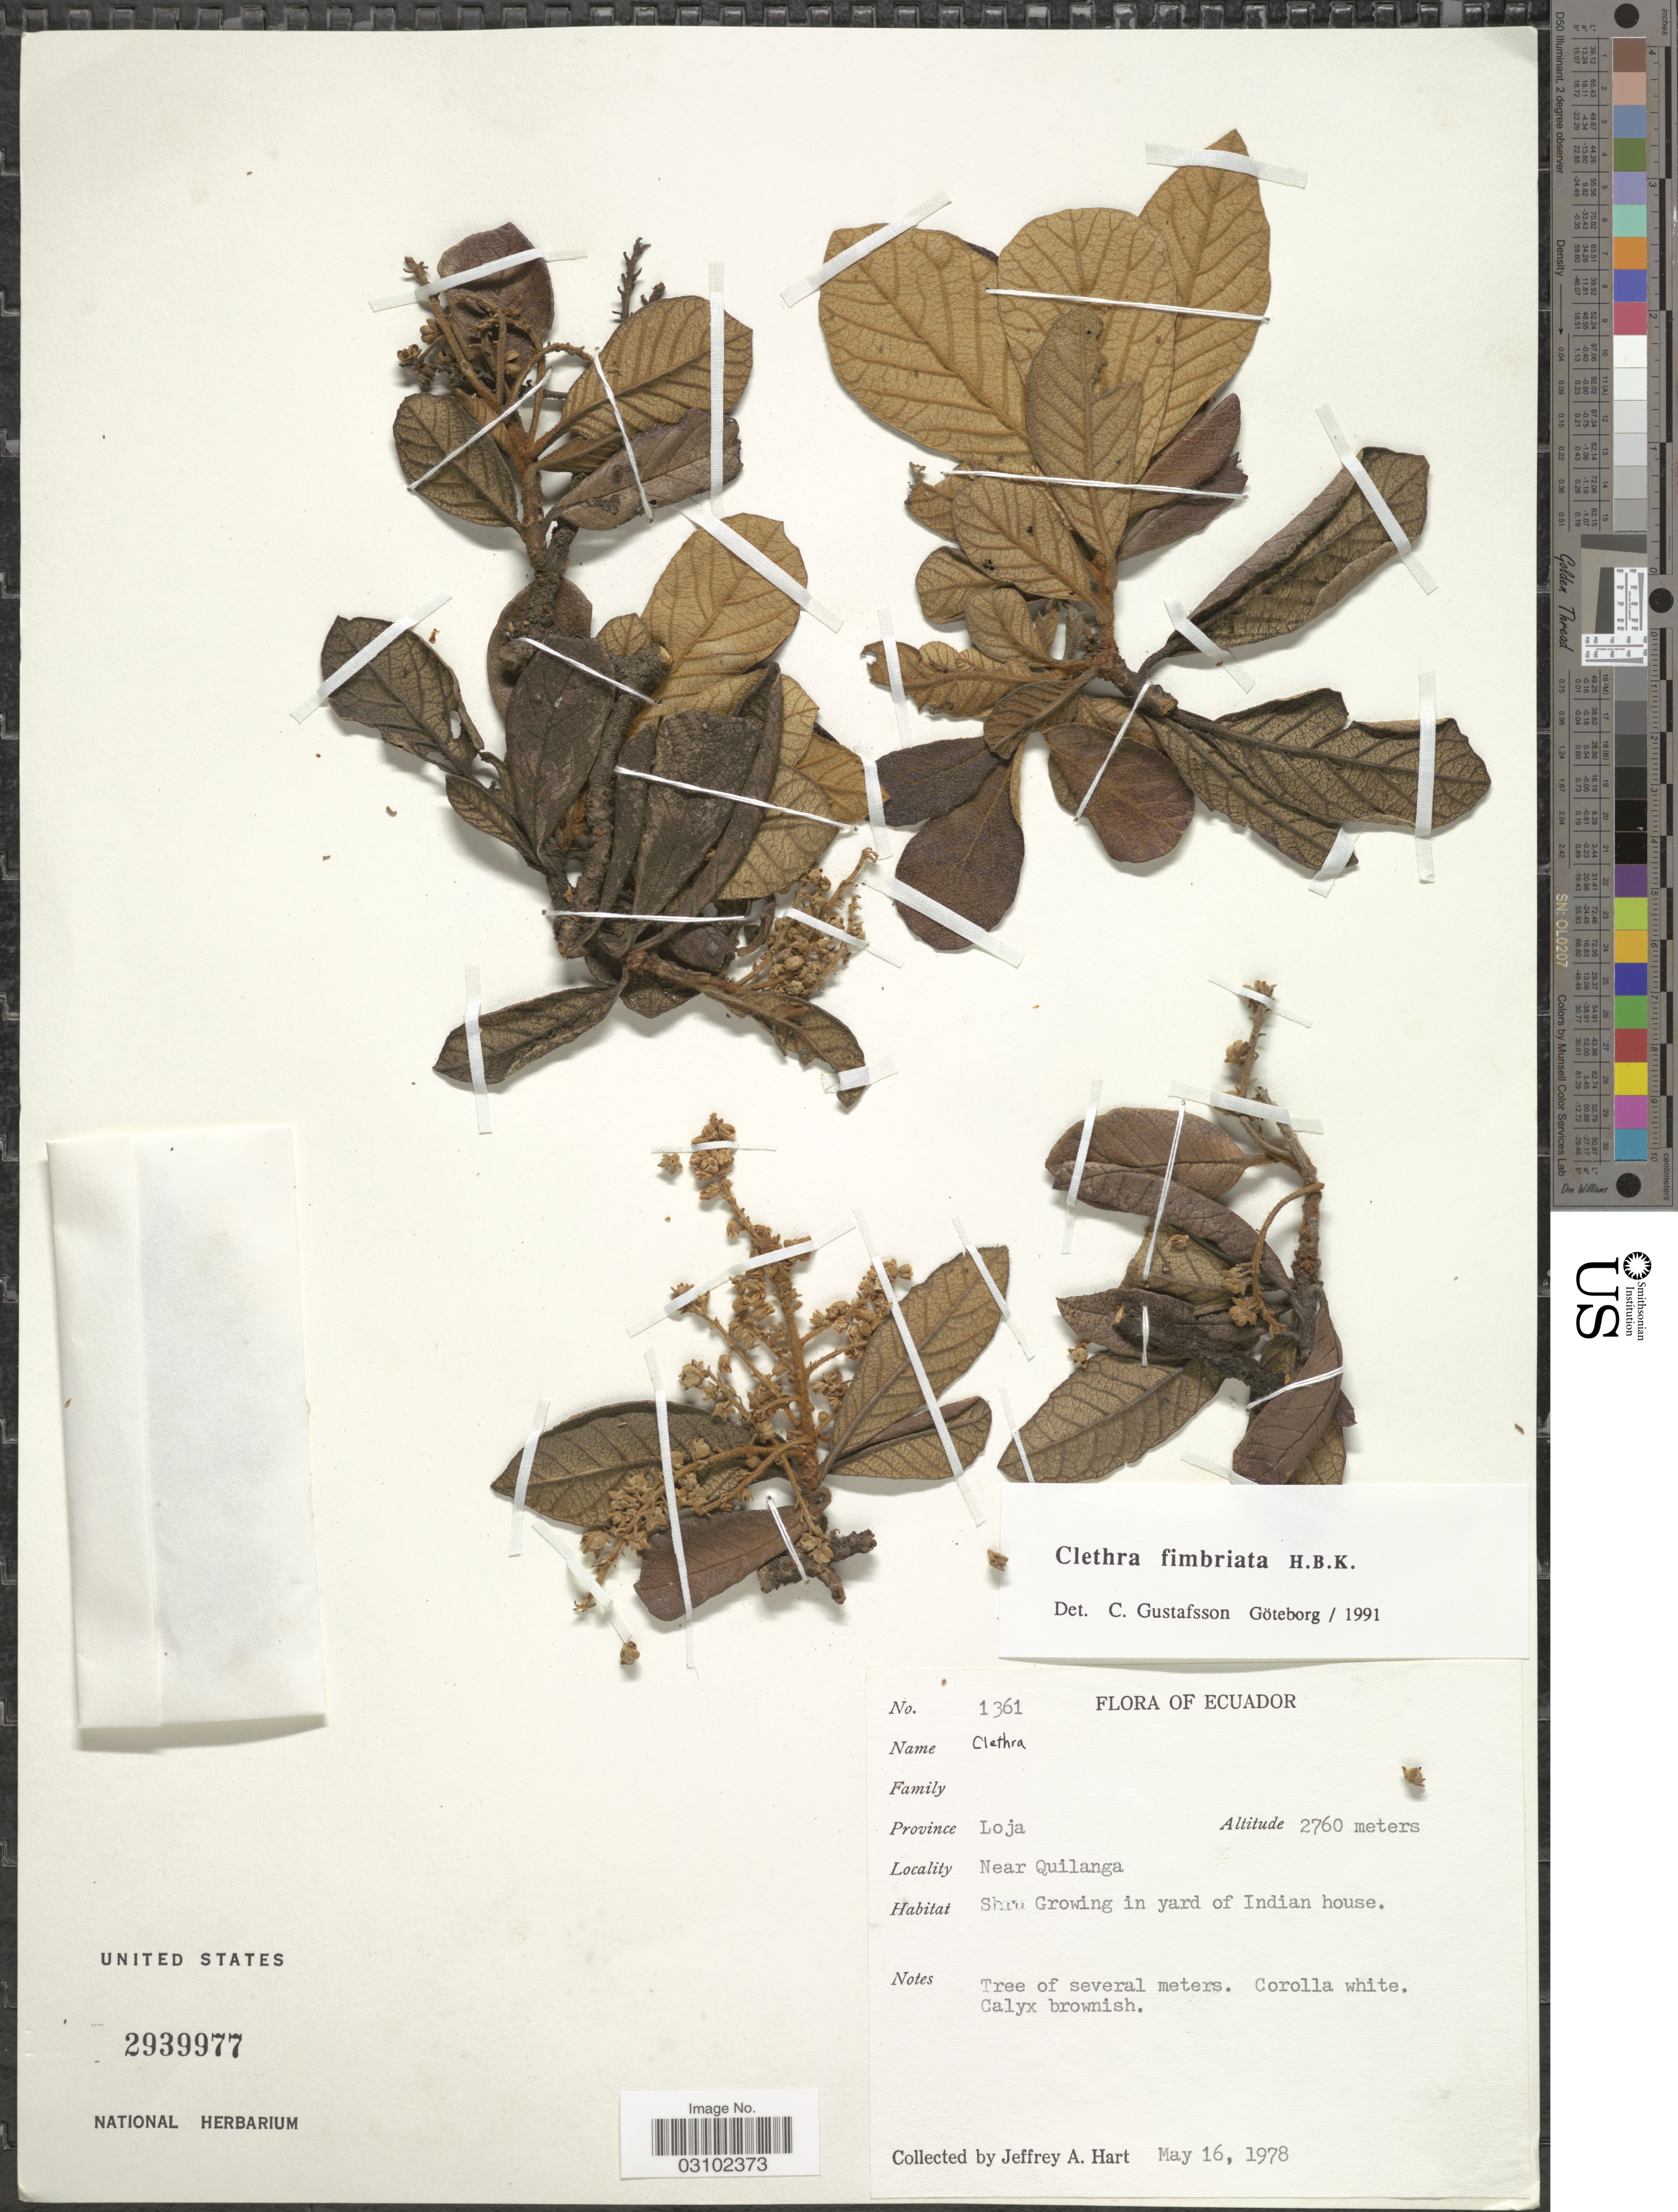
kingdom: Plantae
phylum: Tracheophyta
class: Magnoliopsida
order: Ericales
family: Clethraceae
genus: Clethra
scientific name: Clethra fimbriata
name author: Kunth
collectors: J. A. Hart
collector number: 1361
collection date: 1978-05-16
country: Ecuador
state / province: Loja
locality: Near Quilanga, Growing in yard of Indian house.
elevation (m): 2760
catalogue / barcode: US 2939977